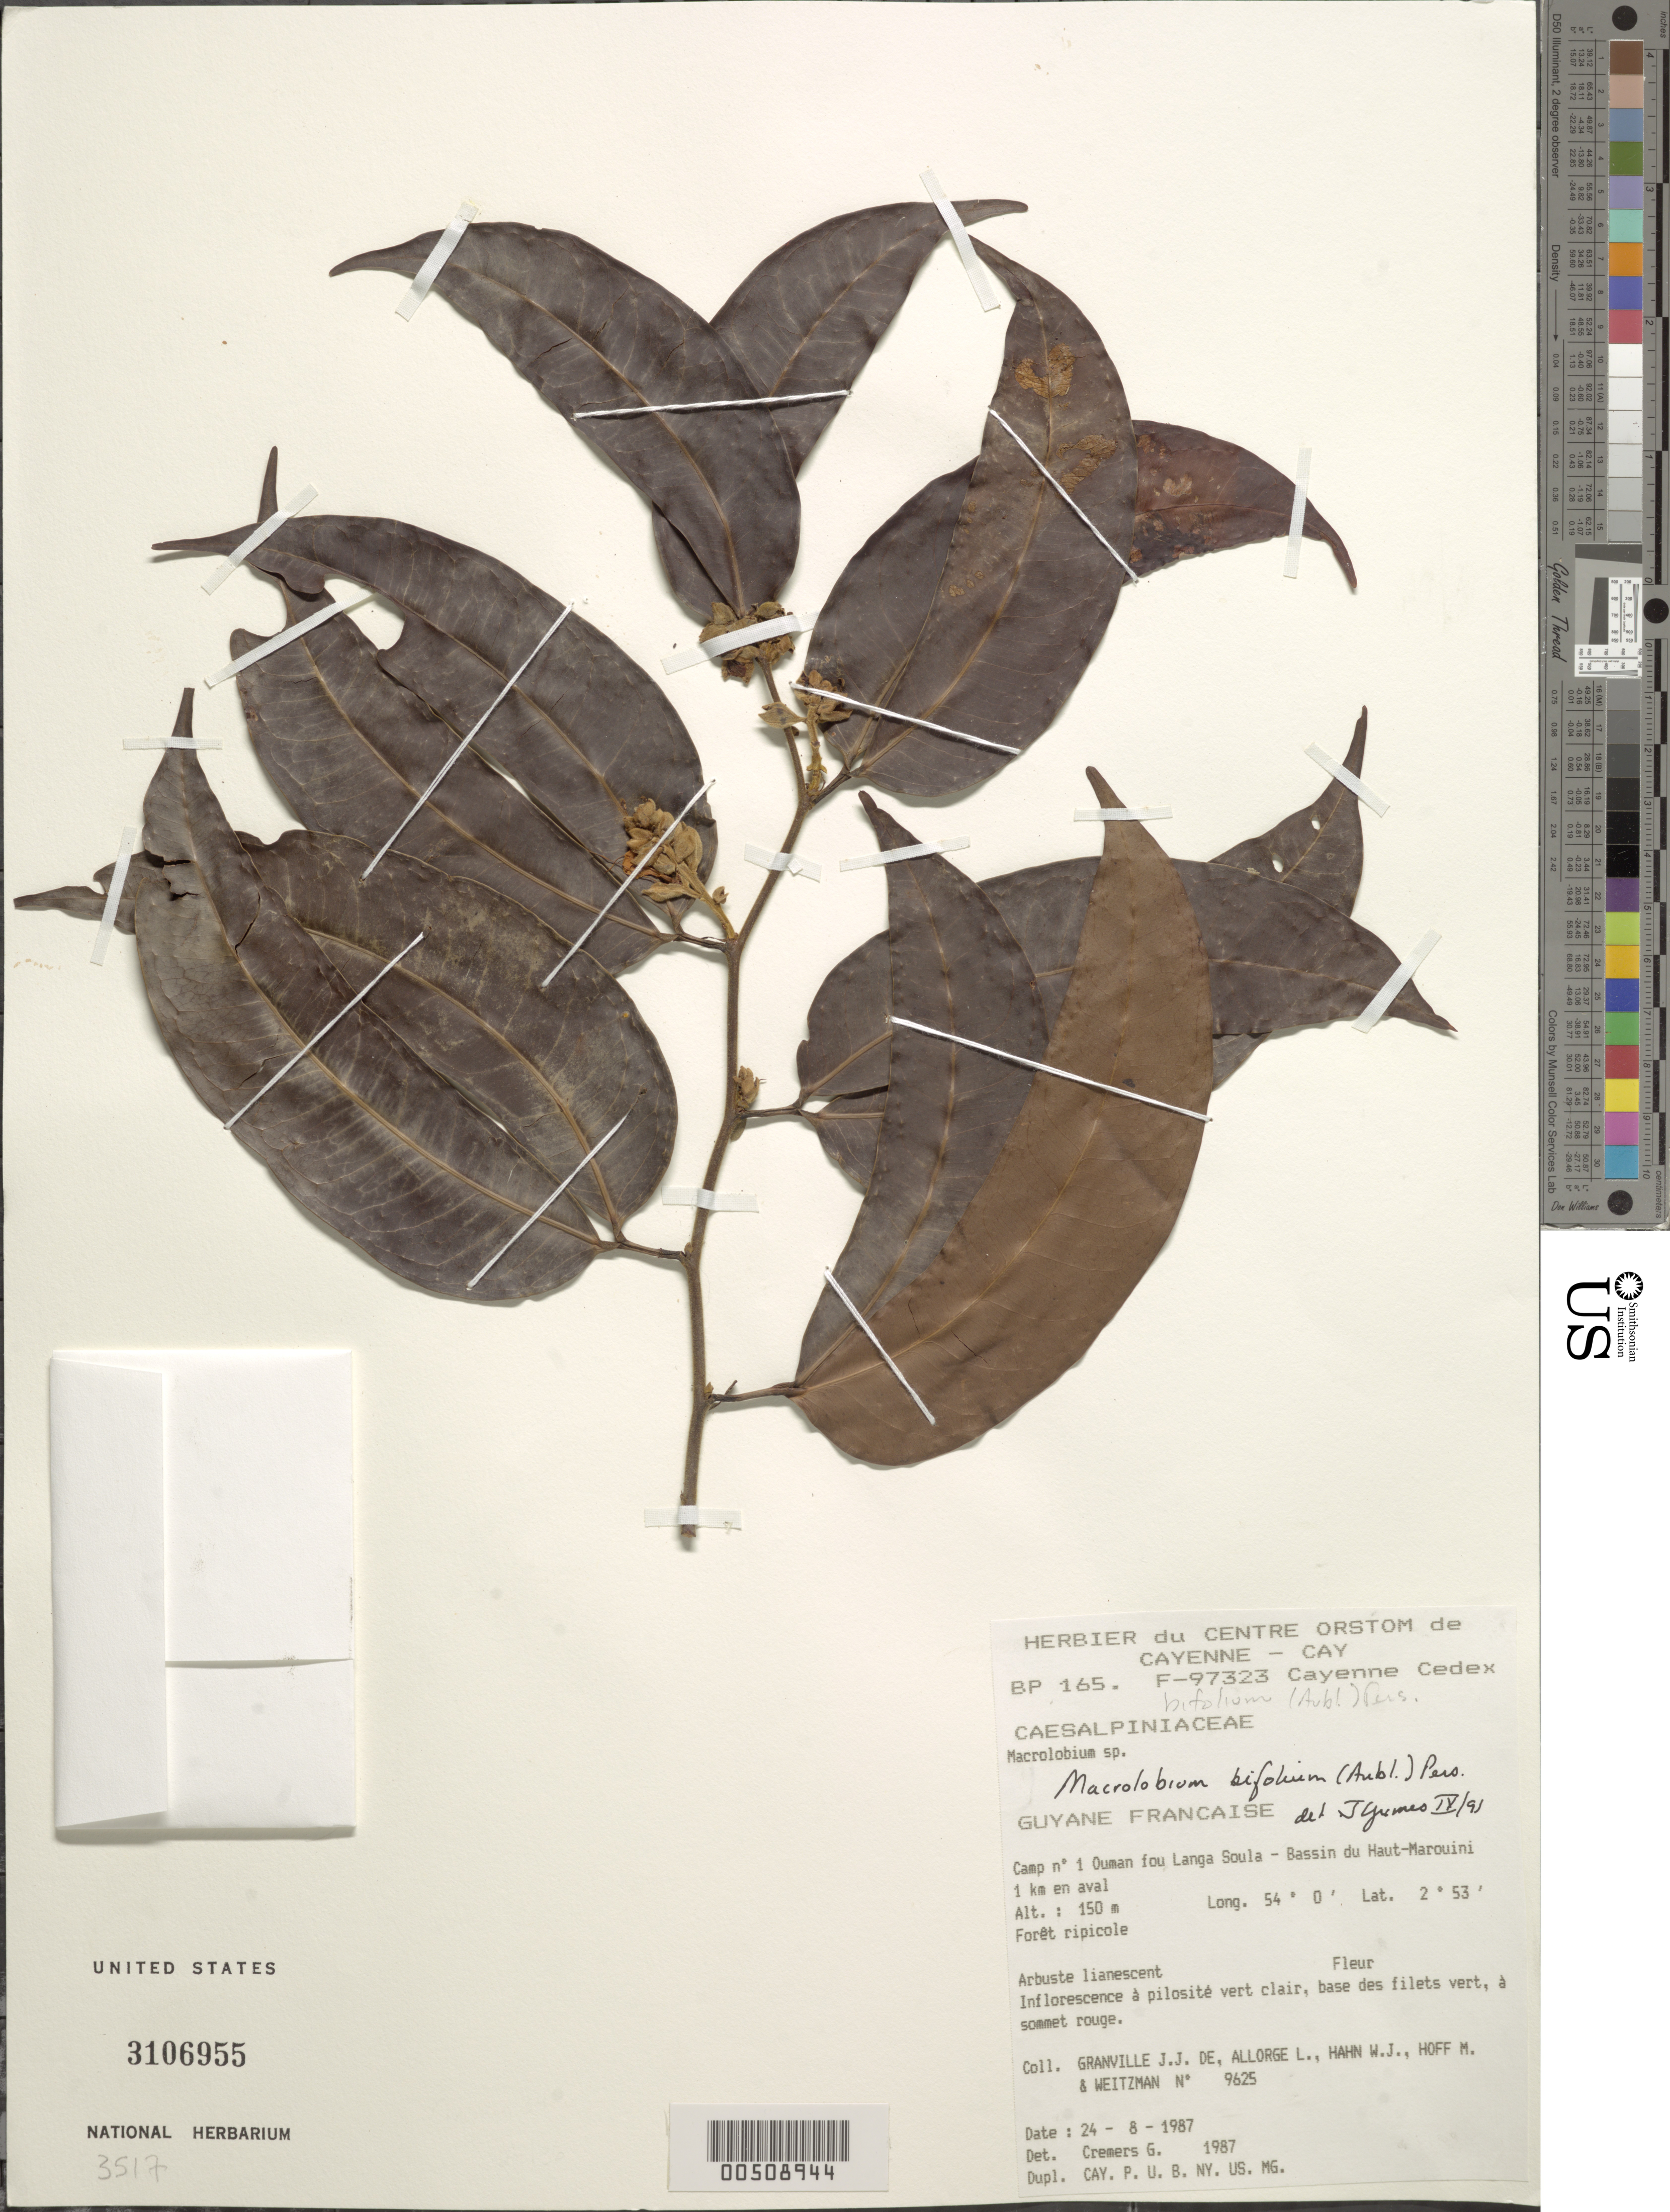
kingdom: Plantae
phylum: Tracheophyta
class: Magnoliopsida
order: Fabales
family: Fabaceae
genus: Macrolobium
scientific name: Macrolobium angustifolium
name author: (Benth.) R.S. Cowan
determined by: Trujillo, A. M.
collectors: J.-J. de Granville, L. Allorge, W. J. Hahn, M. Hoff & A. L. Weitzman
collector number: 9625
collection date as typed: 24 Aug 1987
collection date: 1987-08-24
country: French Guiana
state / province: Saint-Laurent-du-Maroni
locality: Camp no. 1 ouman fou langa soula - bassin du haut-marouini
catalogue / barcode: US 3106955